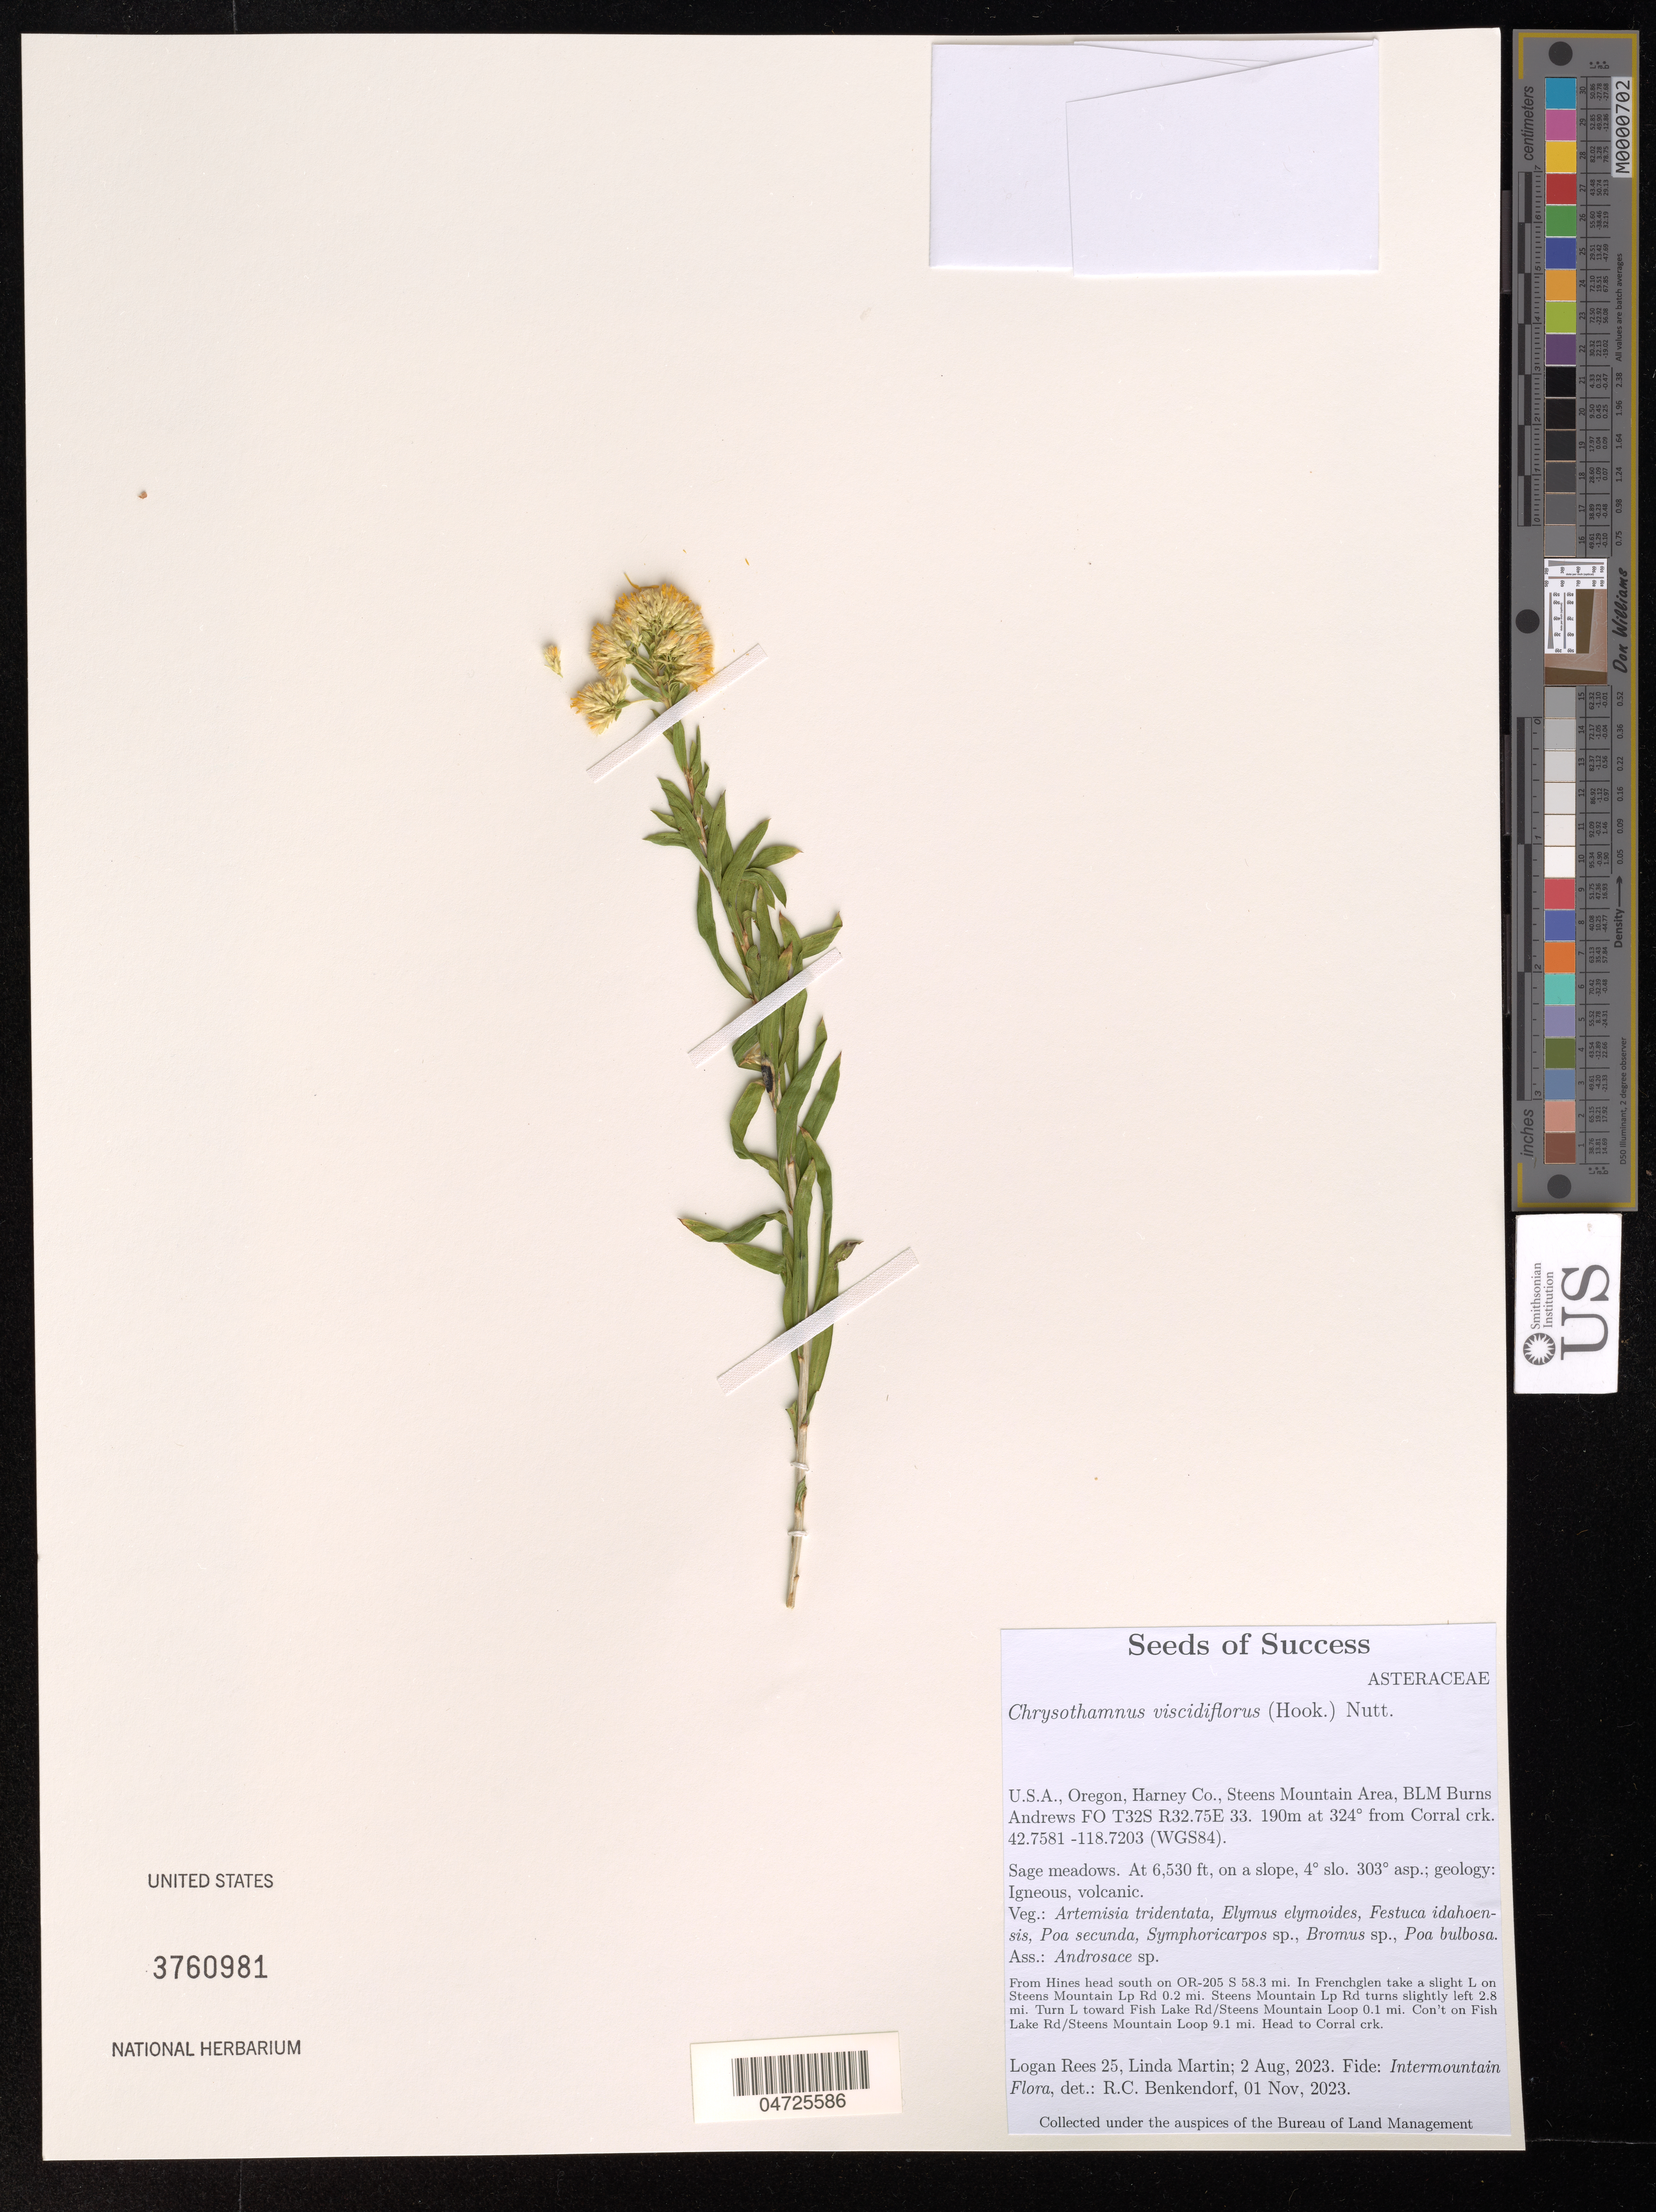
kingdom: Plantae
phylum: Tracheophyta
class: Magnoliopsida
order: Asterales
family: Asteraceae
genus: Chrysothamnus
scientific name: Chrysothamnus viscidiflorus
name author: (Hook.) Nutt.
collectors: L. Rees & L. Martin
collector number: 25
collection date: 2023-08-02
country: United States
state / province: Oregon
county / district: Harney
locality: Harney Co., Steens Mountain Area, BLM Burns Andrews FO T32S E32.75E 33. 190m at 324° from Corral crk. (WGS84). From Hines head south on OR-205 S 58.3 mi. In Frenchglen take a slight L on Steens Mountains Lp Rd 0.2 mi. Steens Mountain Lp Rd turns slightly left 2.8 mi. Turn L toward Fish Lake Rd/Steens Mountain Loop 0.1 mi. Con't on Fish Lake Rd/Steens Mountain Loop 9.1 mi. Head to Corral crk.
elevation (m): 1990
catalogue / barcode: US 3760981